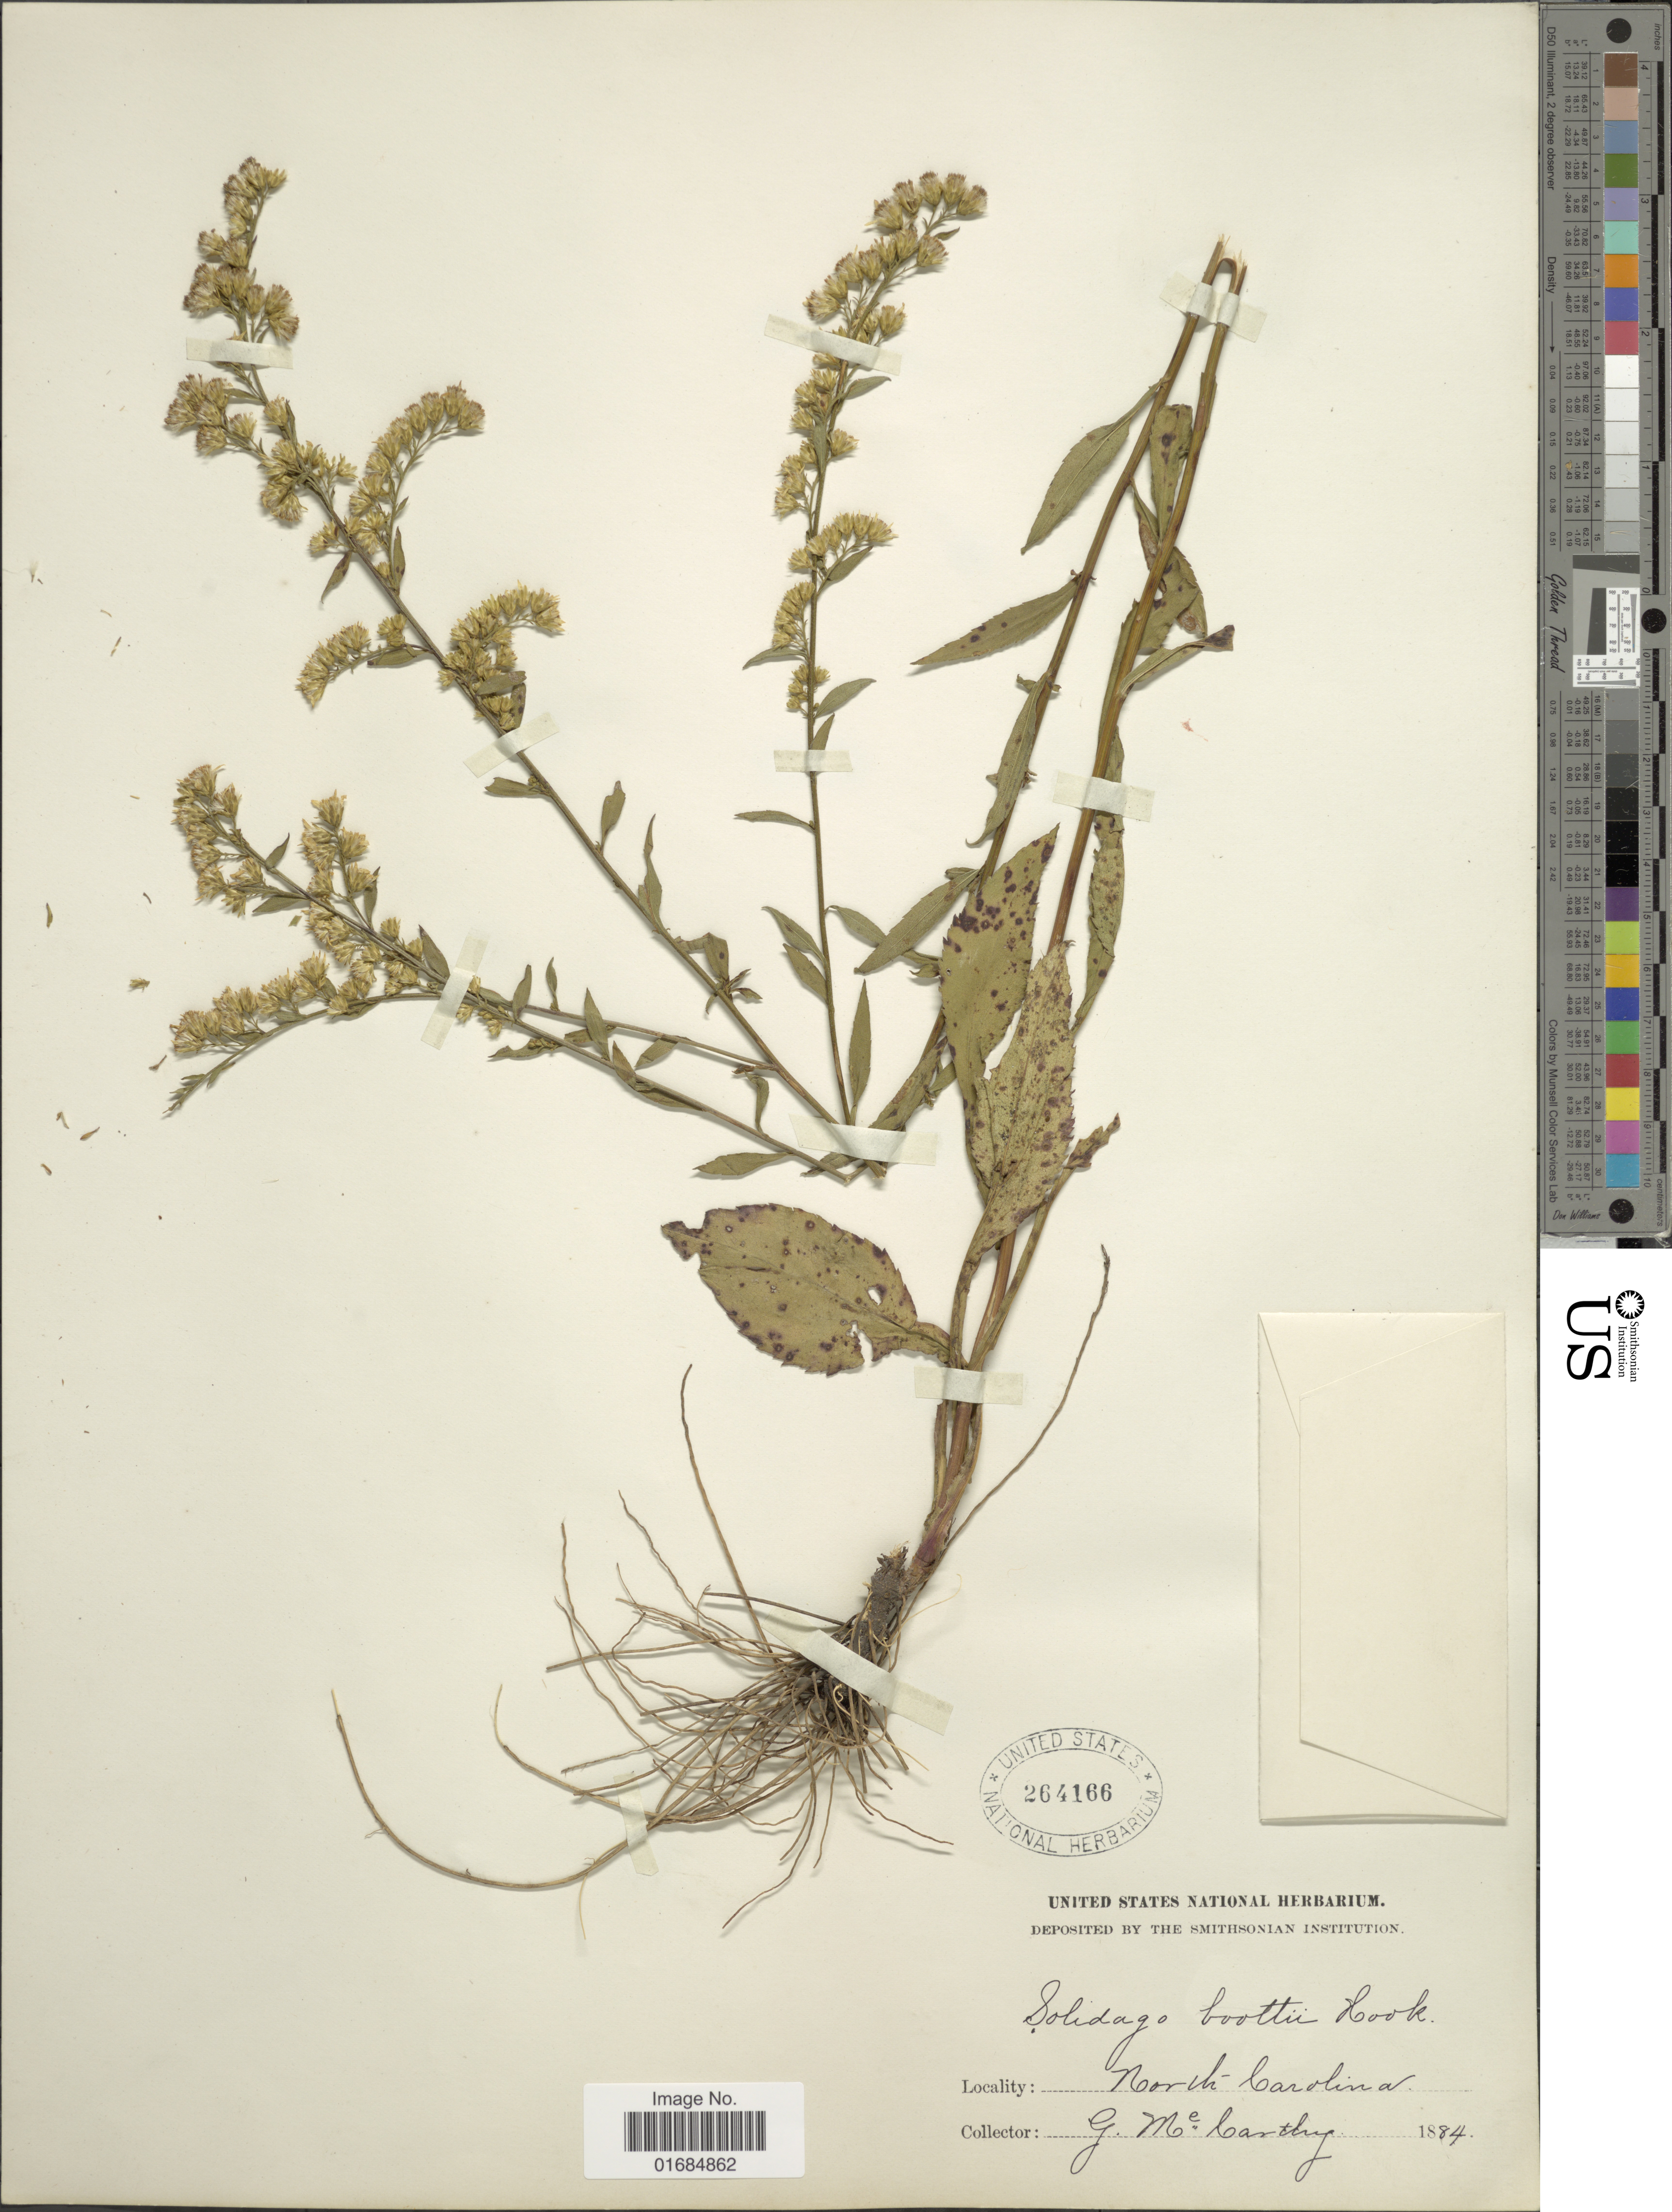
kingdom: Plantae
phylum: Tracheophyta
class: Magnoliopsida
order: Asterales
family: Asteraceae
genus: Solidago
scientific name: Solidago boottii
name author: Hook.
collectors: G. McCarthy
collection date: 1884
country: United States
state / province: North Carolina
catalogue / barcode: US 264166